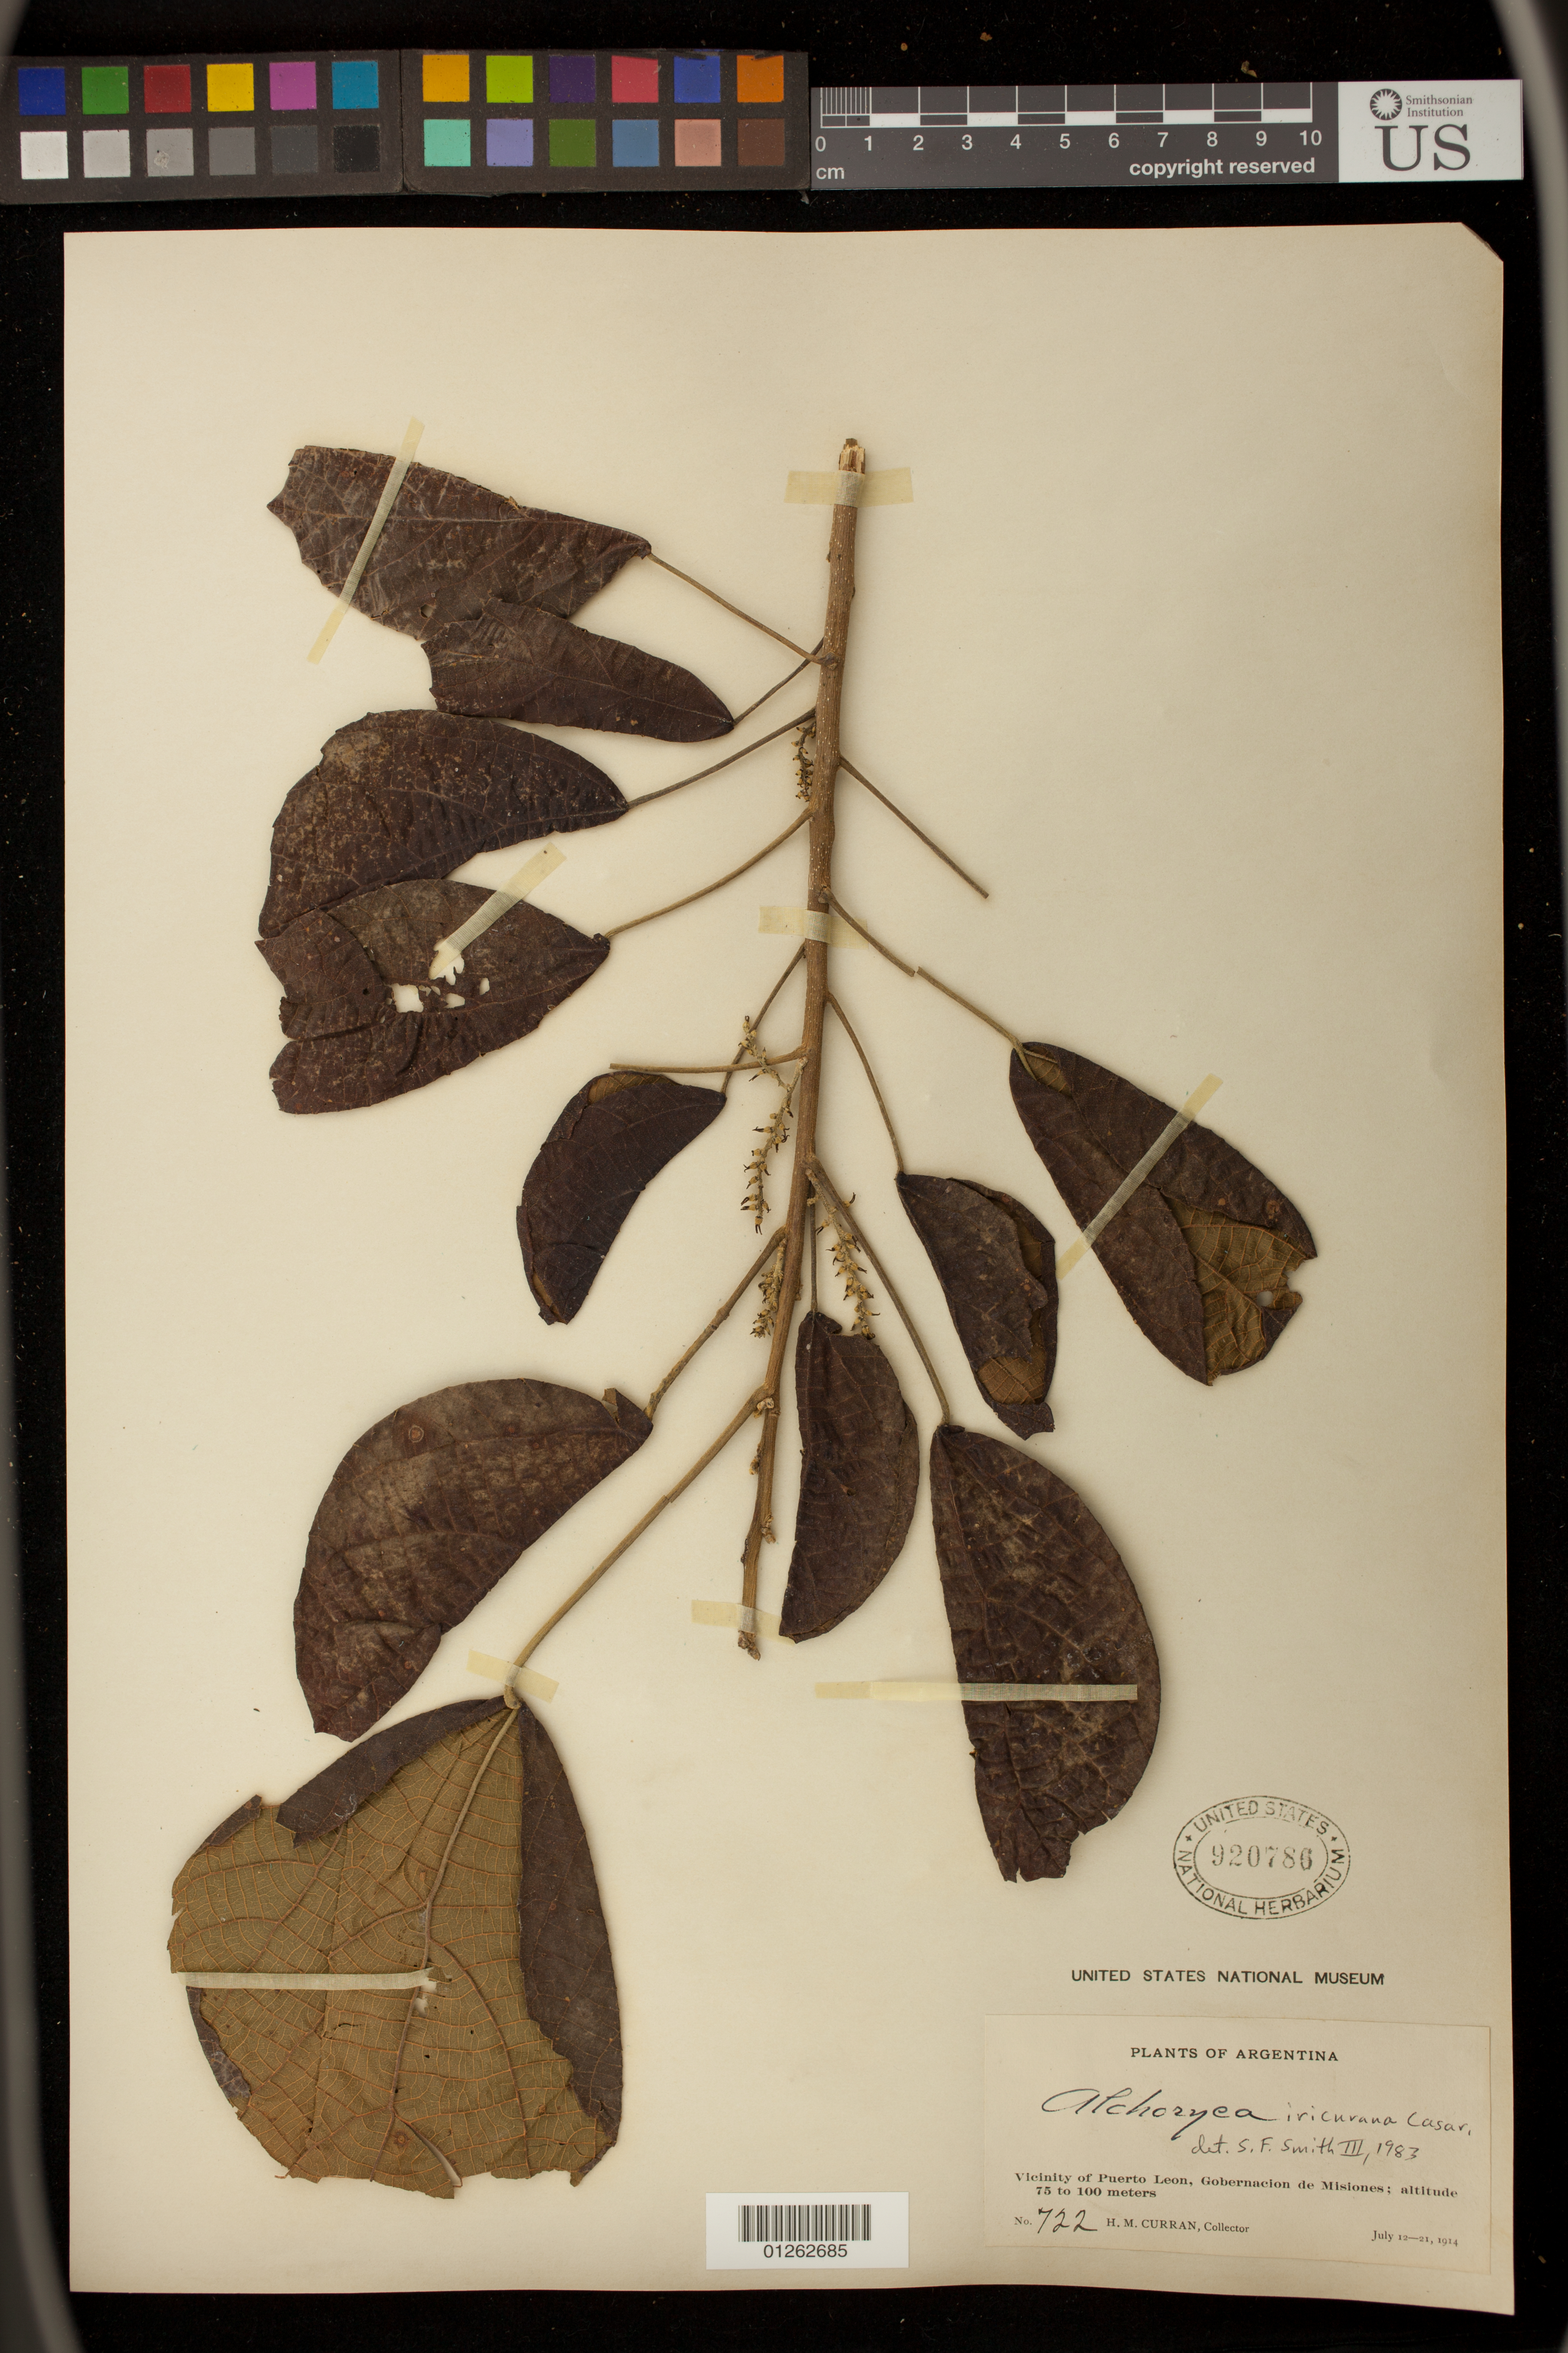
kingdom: Plantae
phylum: Tracheophyta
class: Magnoliopsida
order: Malpighiales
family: Euphorbiaceae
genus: Alchornea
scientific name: Alchornea glandulosa subsp. glandulosa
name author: Poepp.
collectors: H. M. Curran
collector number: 722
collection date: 1914-07-12/1914-07-21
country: Argentina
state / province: Misiones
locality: Vicinity of Puert Leon [Arroyo Leon/Arroyo Guiray]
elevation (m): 75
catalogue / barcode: US 920786